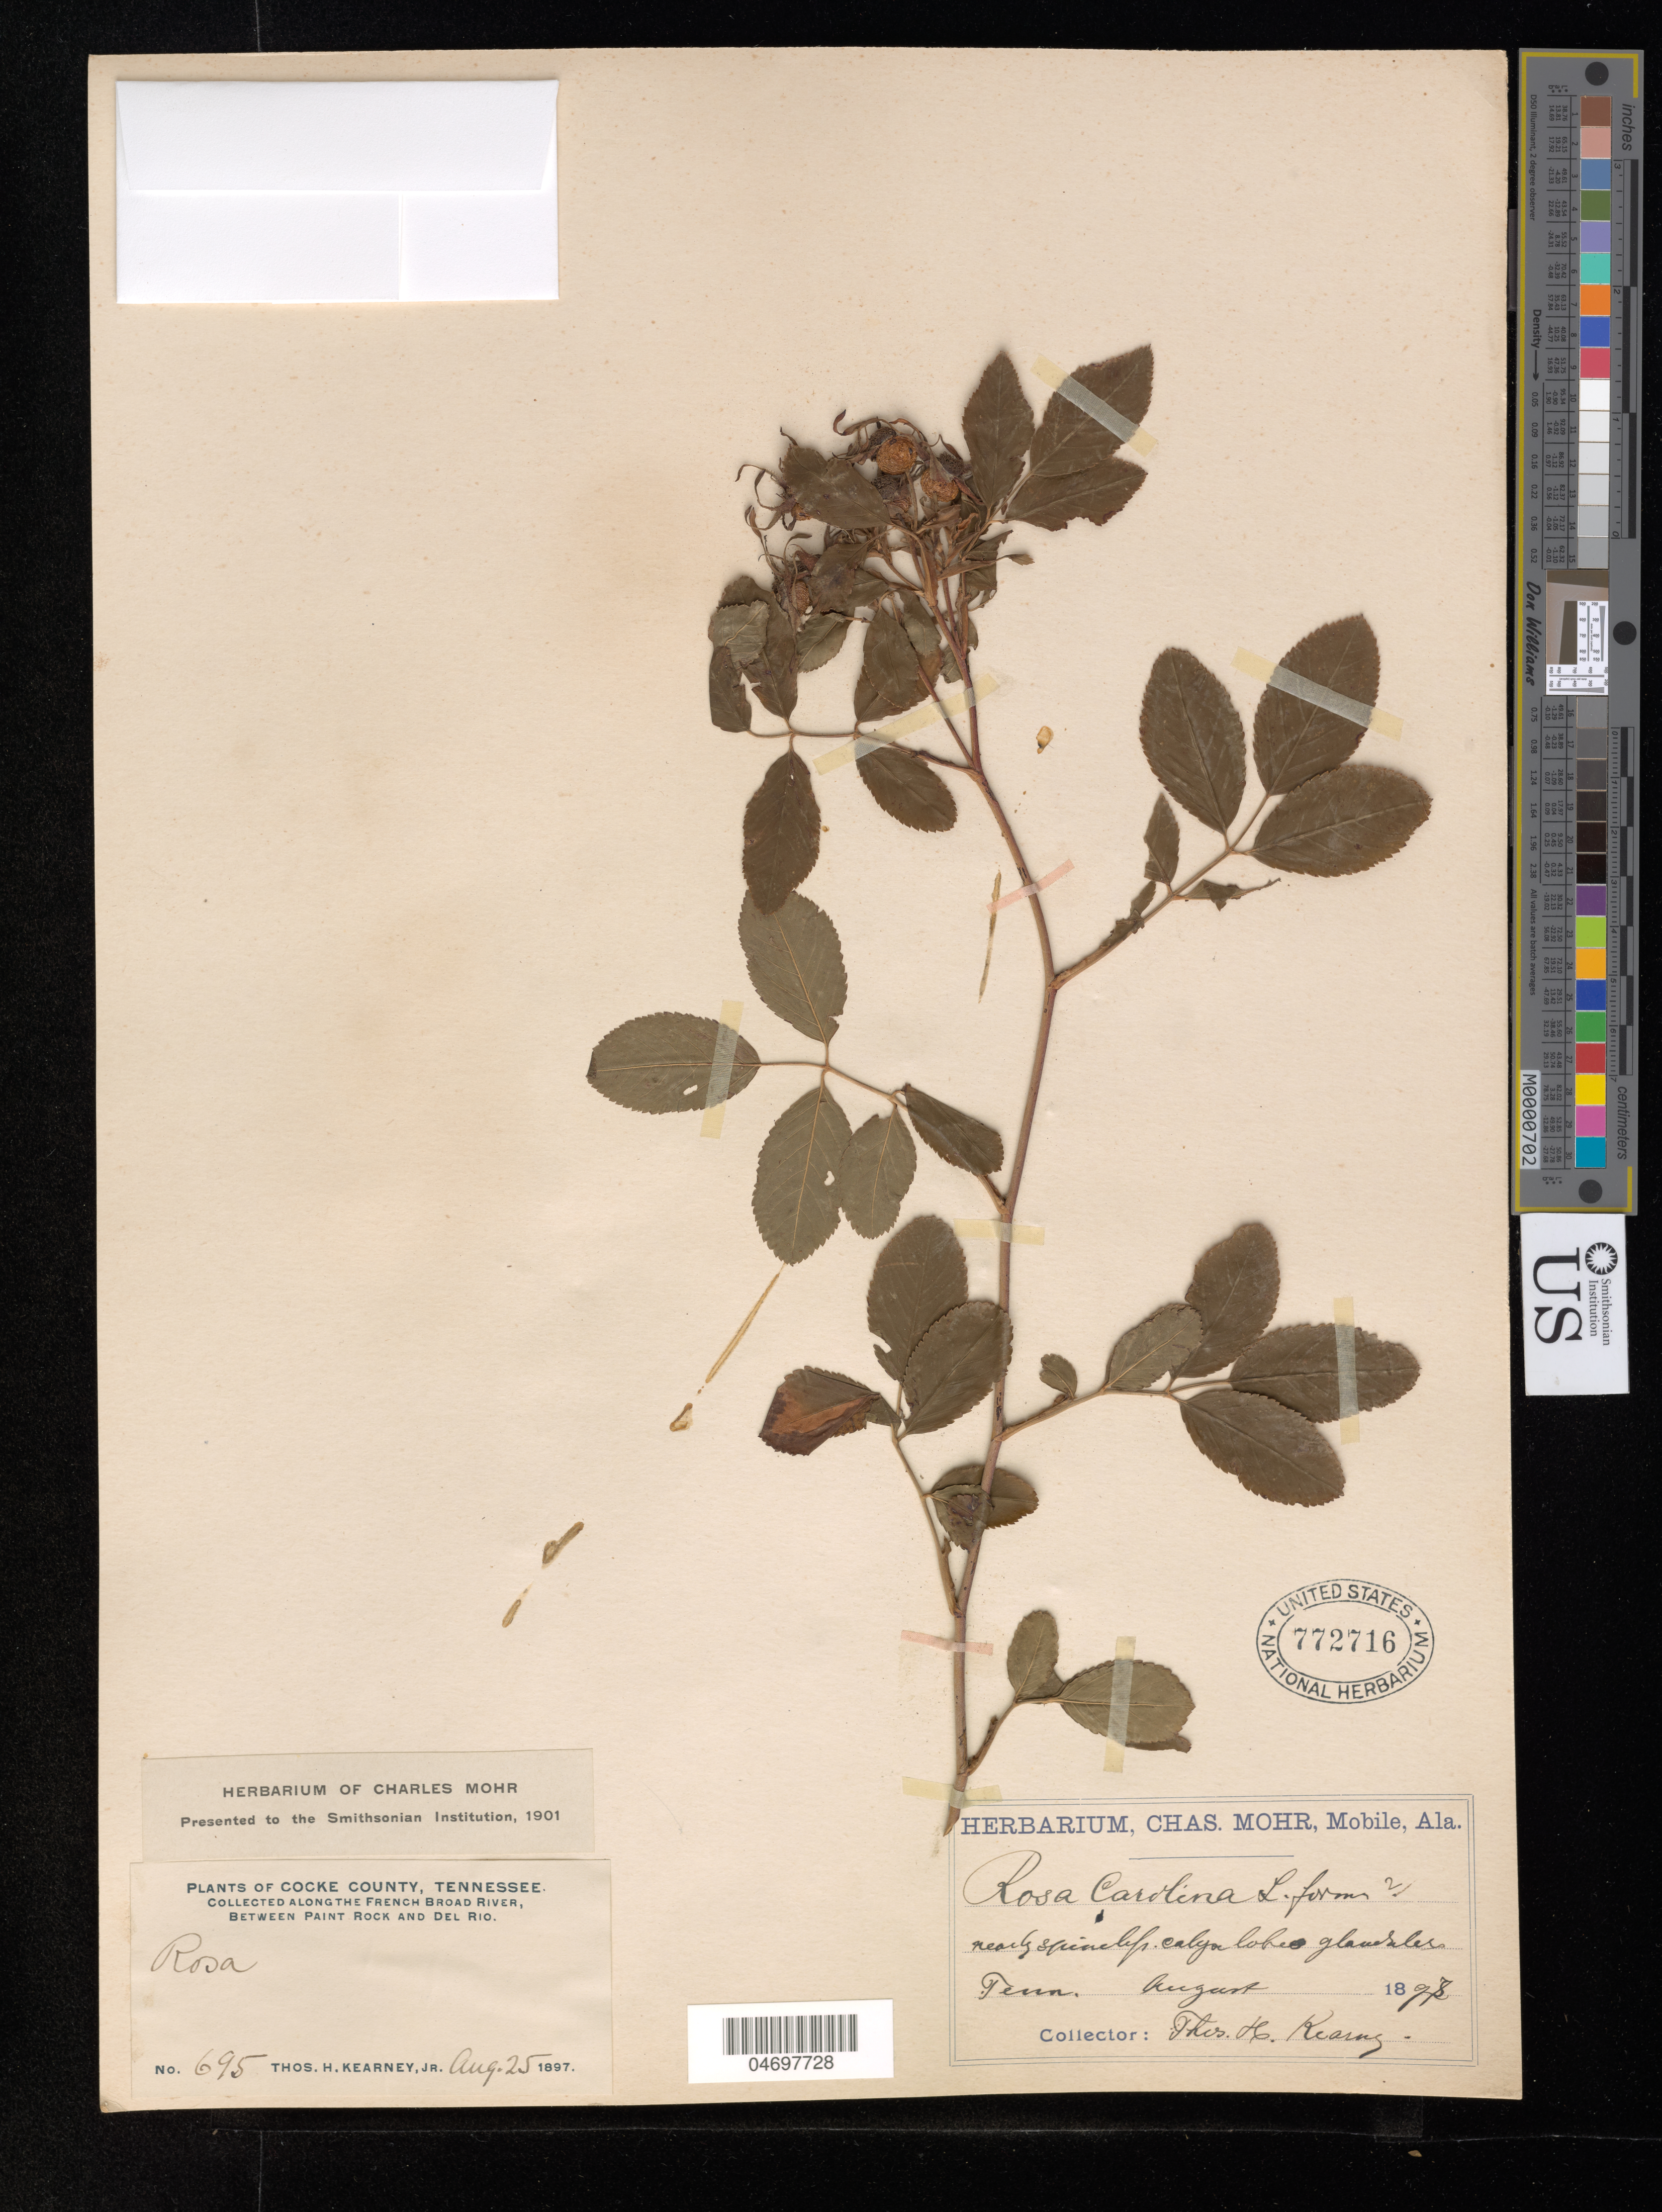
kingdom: Plantae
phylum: Tracheophyta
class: Magnoliopsida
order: Rosales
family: Rosaceae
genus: Rosa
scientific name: Rosa carolina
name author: L.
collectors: T. H. Kearney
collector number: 695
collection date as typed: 25 Aug 1897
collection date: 1897-08-25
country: United States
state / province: Tennessee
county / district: Cocke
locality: Collected along the French Broad River, between Paint Rock and Del Rio.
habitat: Along the river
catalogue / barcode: US 772716